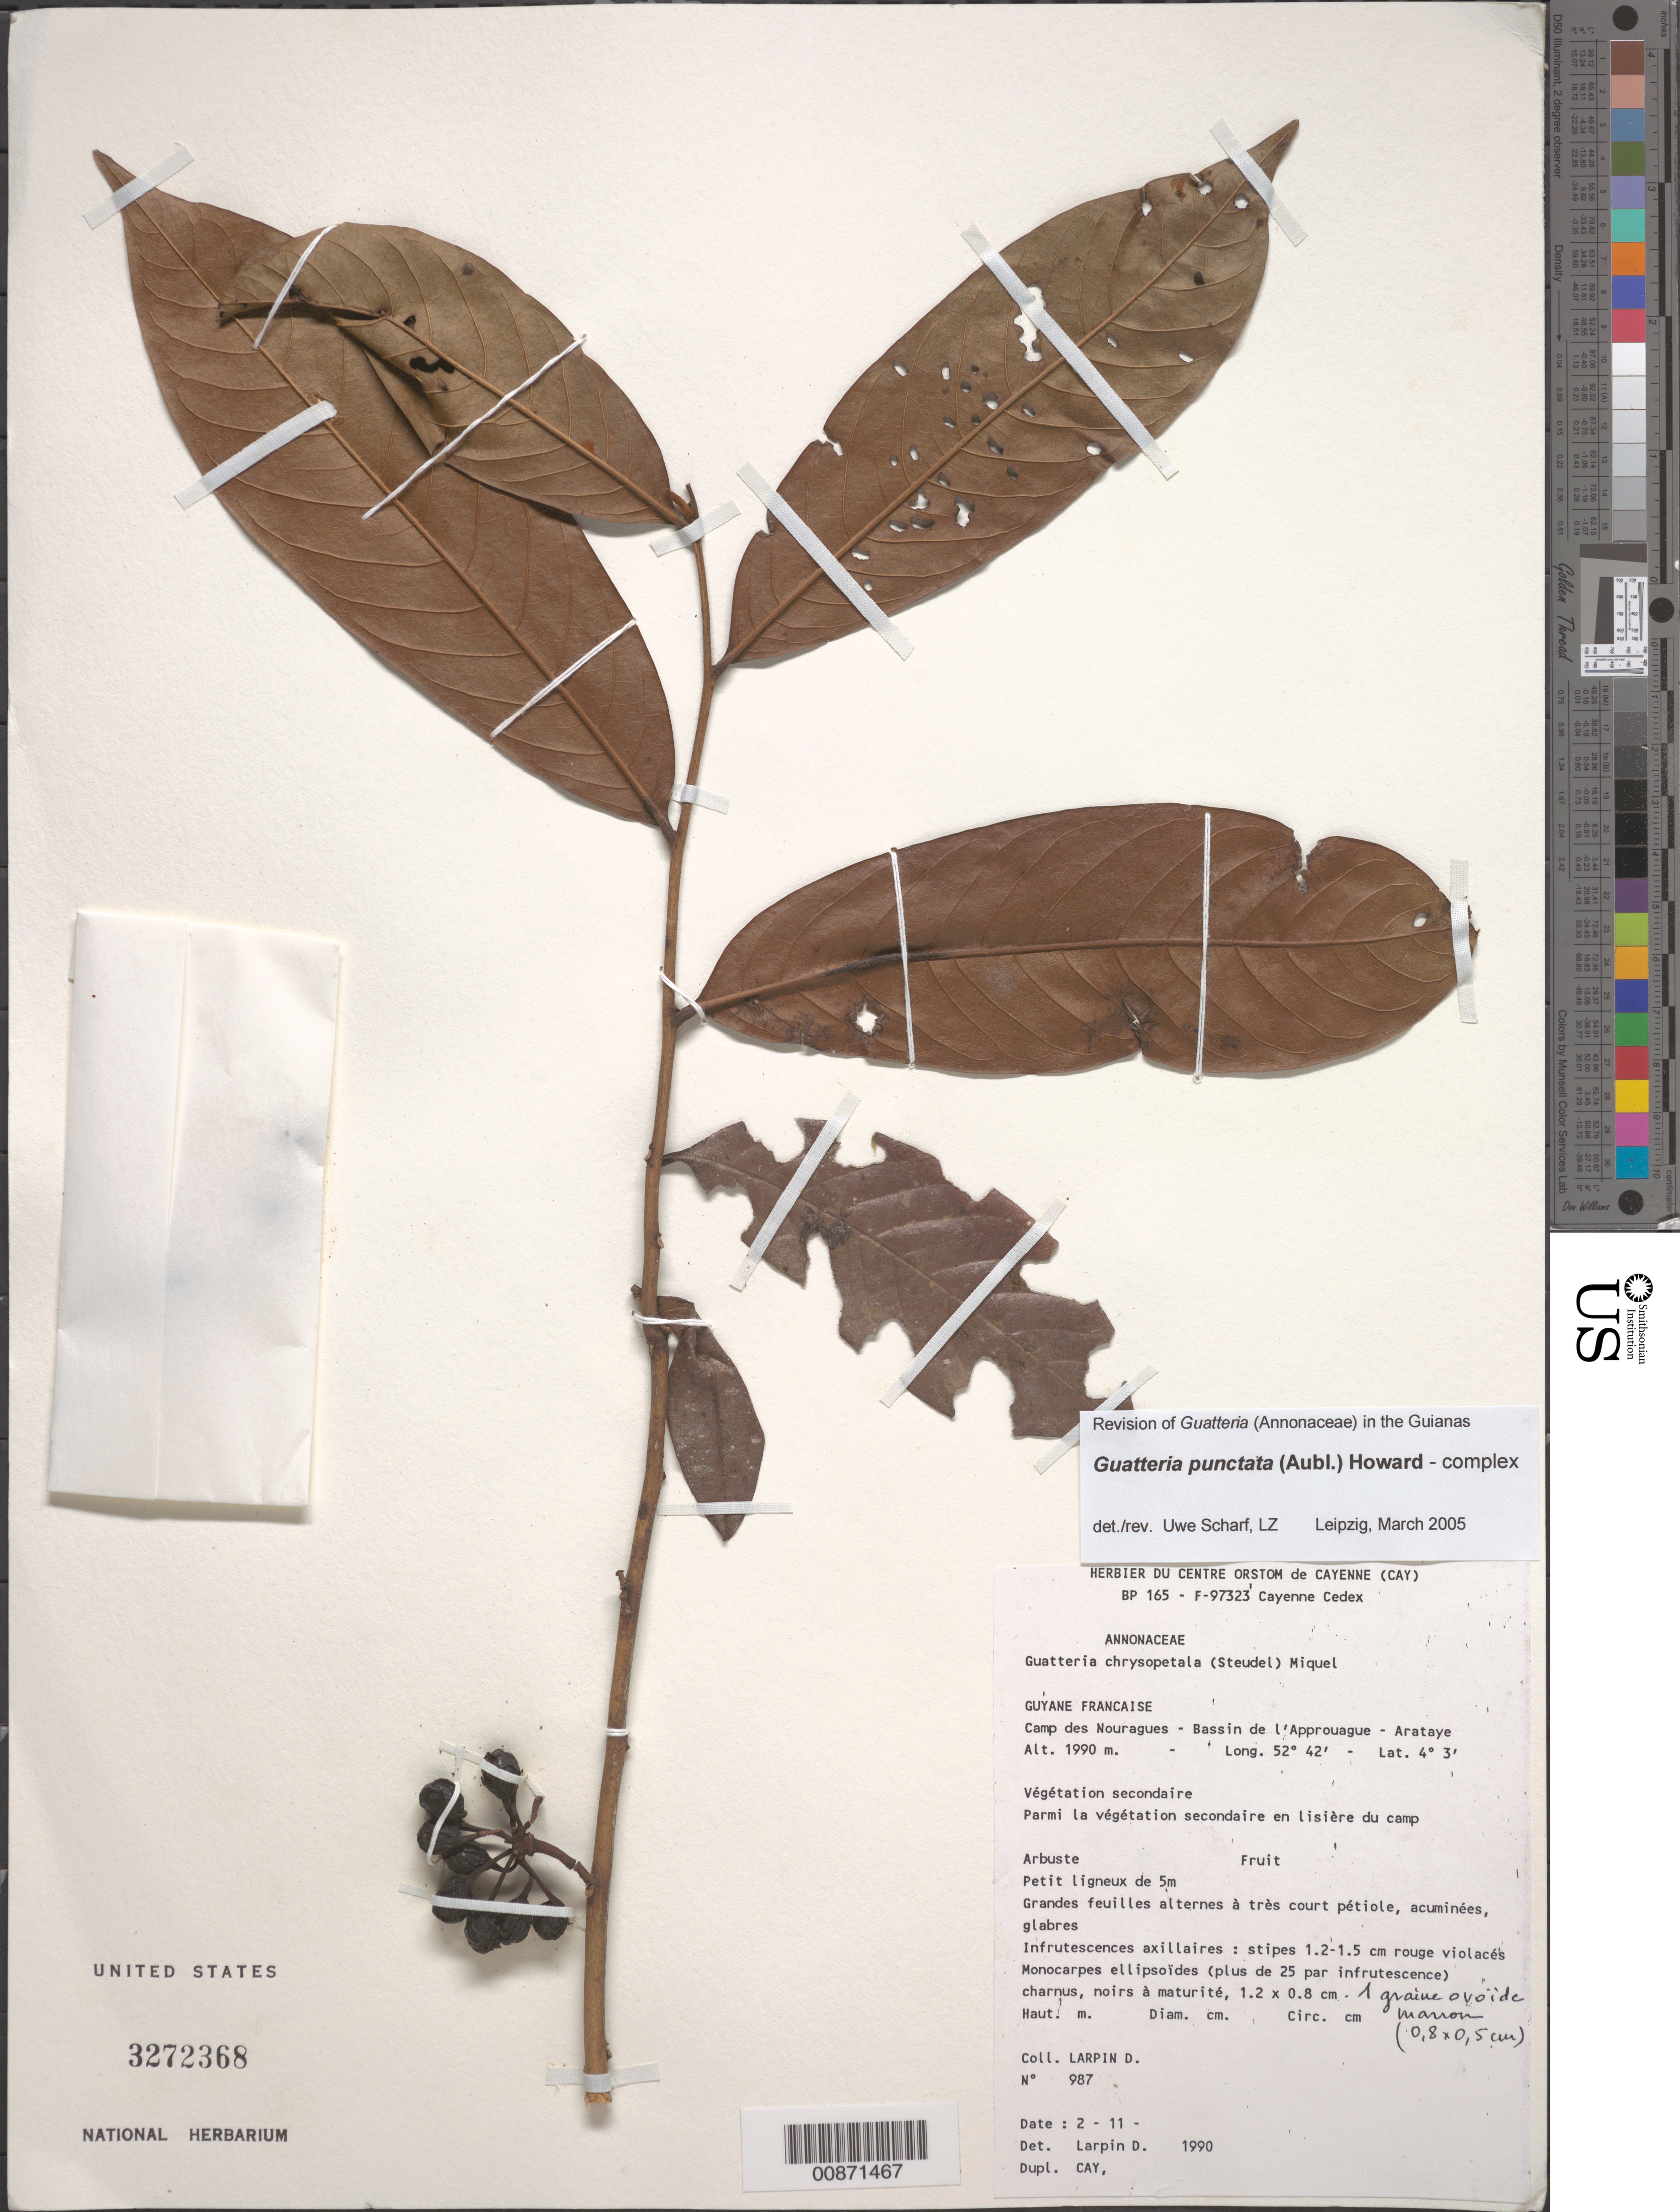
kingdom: Plantae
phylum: Tracheophyta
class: Magnoliopsida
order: Magnoliales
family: Annonaceae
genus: Guatteria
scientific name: Guatteria punctata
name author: (Aubl.) R.A. Howard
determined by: Scharf, U.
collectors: D. Larpin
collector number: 987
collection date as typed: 2-Nov-90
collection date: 1990-11-02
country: French Guiana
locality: Station des Nouragues, Bassin de l'Approuague, Arataye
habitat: Parmi la vegetation secondaire en lisiere du camp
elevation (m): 1990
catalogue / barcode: US 3272368